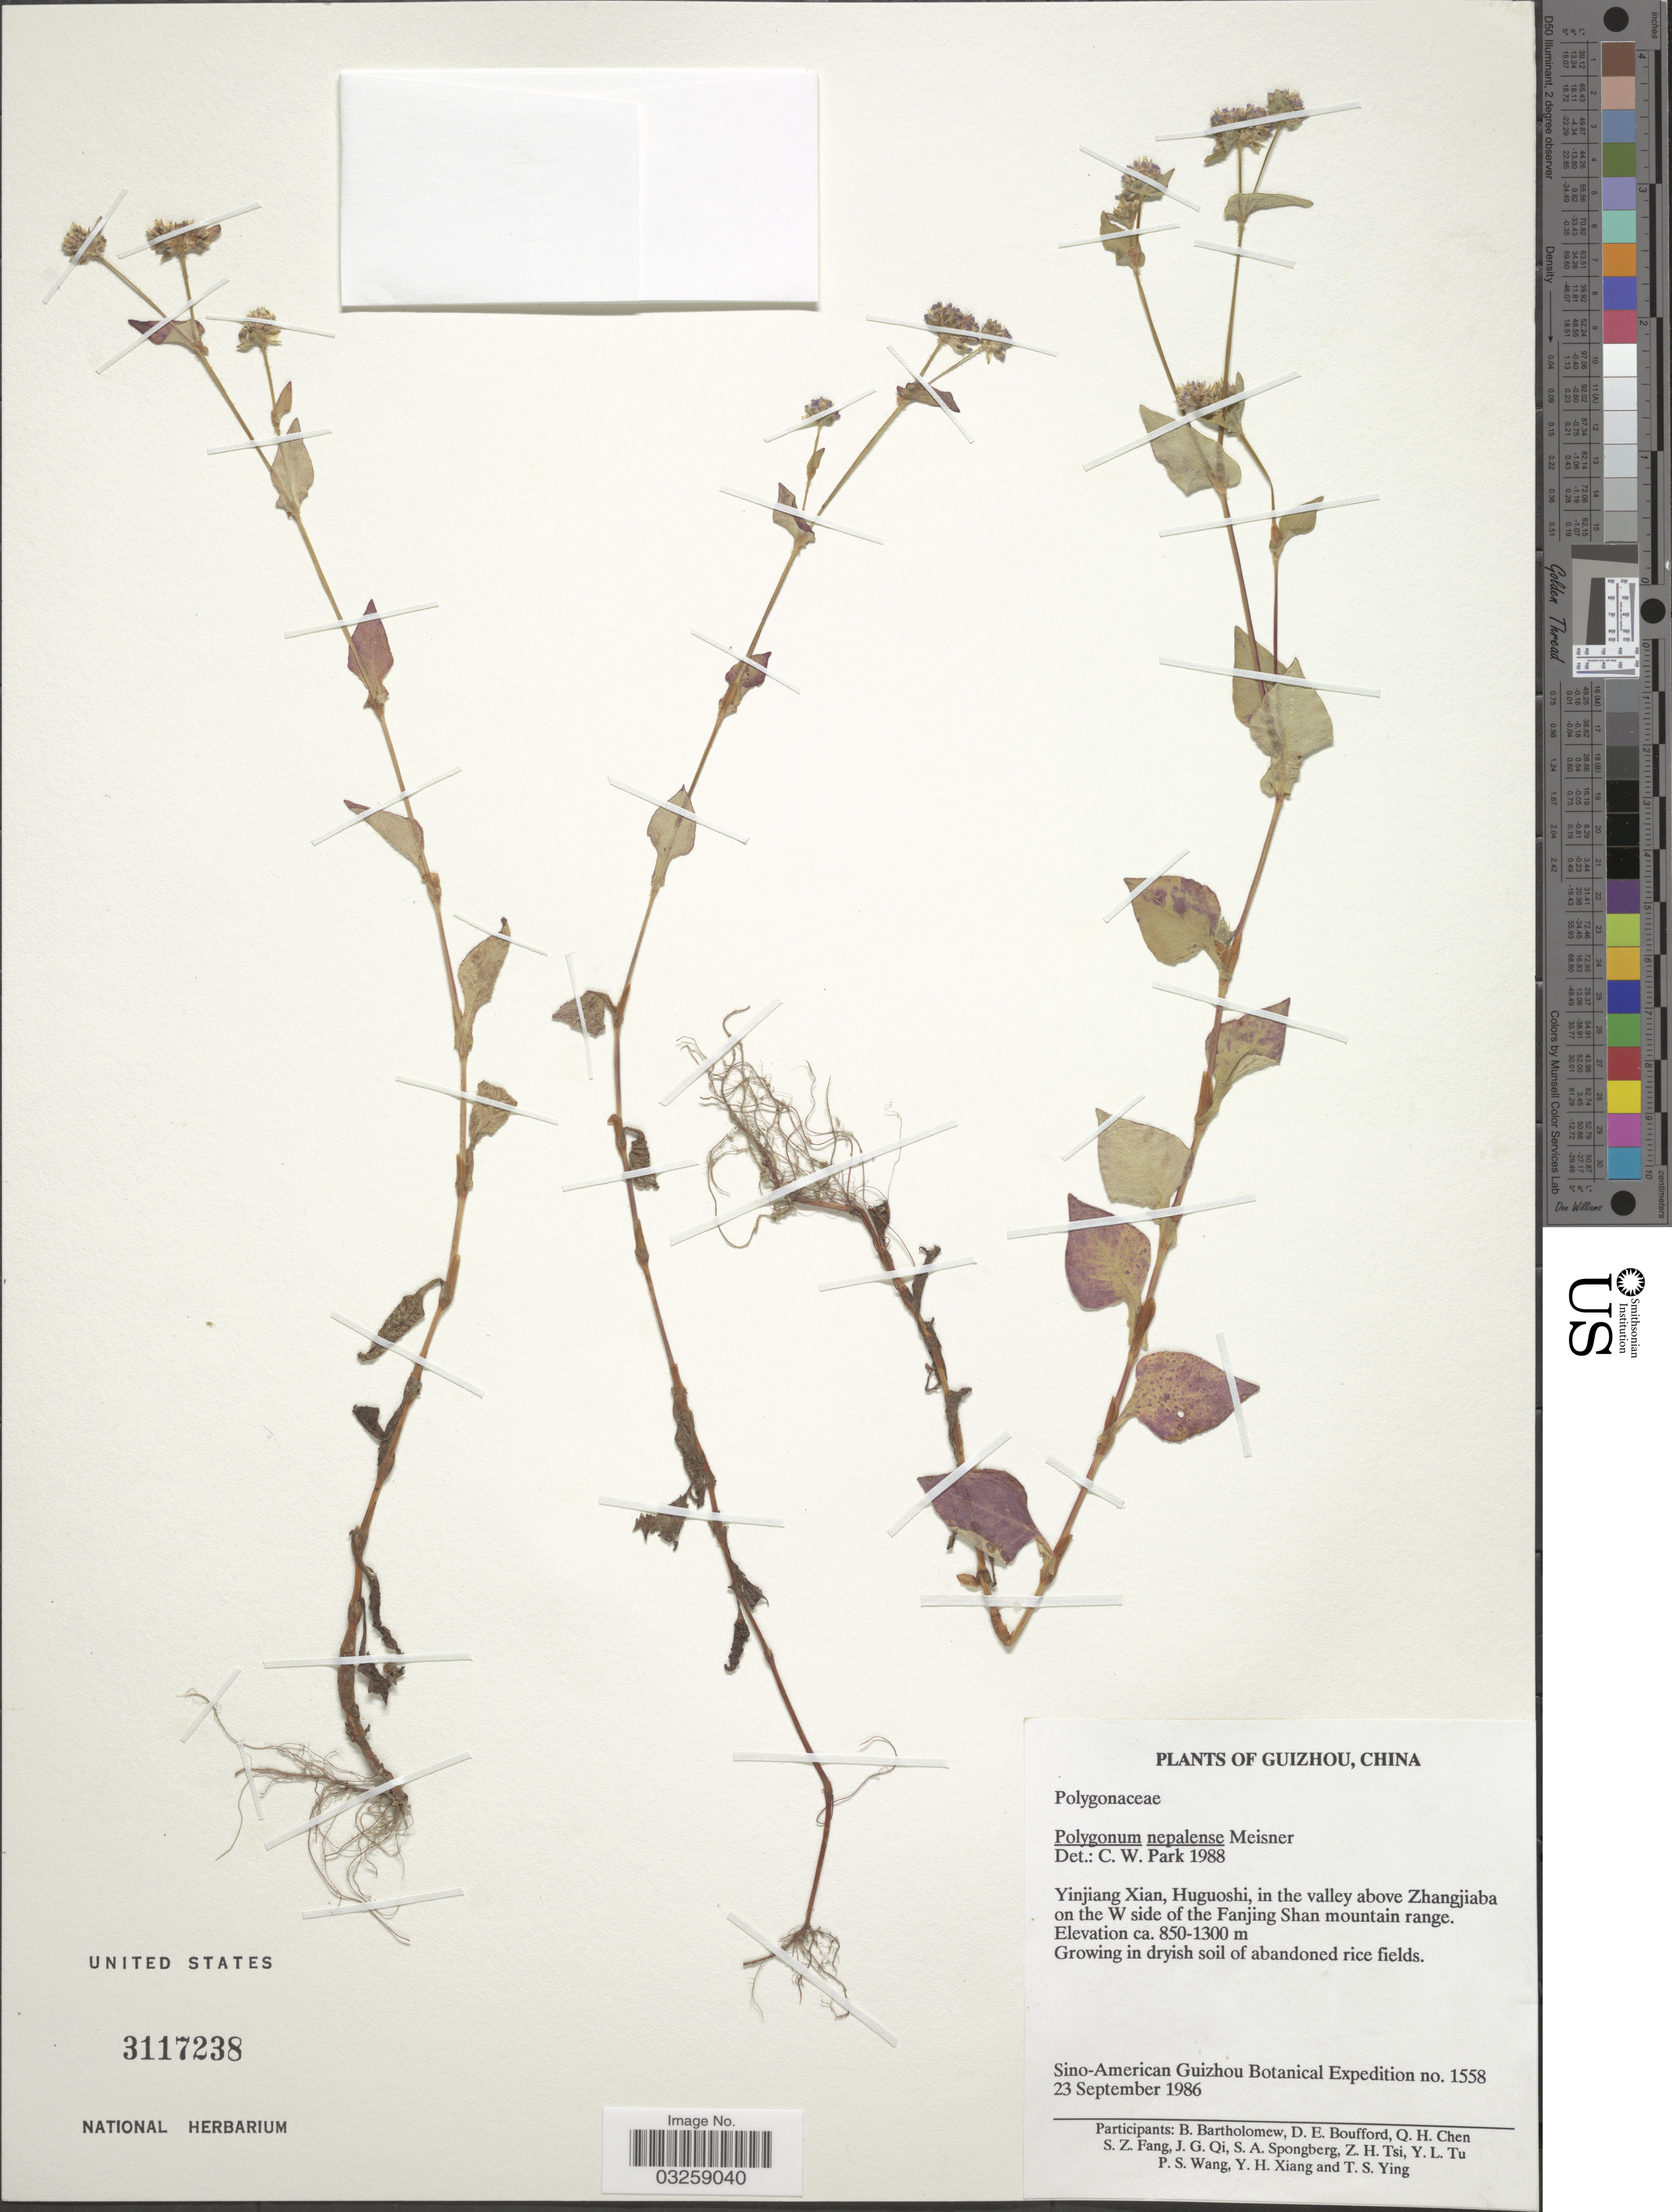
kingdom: Plantae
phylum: Tracheophyta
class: Magnoliopsida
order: Caryophyllales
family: Polygonaceae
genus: Polygonum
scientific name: Polygonum nepalense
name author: Meisn.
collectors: Sino-Amer. Guizhou Bot. Exped.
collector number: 1558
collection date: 1986-09-23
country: China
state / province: Guizhou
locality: Yinjiang Xian, Huguoshi, in the valley above Zhangjiaba on the W side of the Fanjing Shan mountain range.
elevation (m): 850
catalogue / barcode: US 3117238